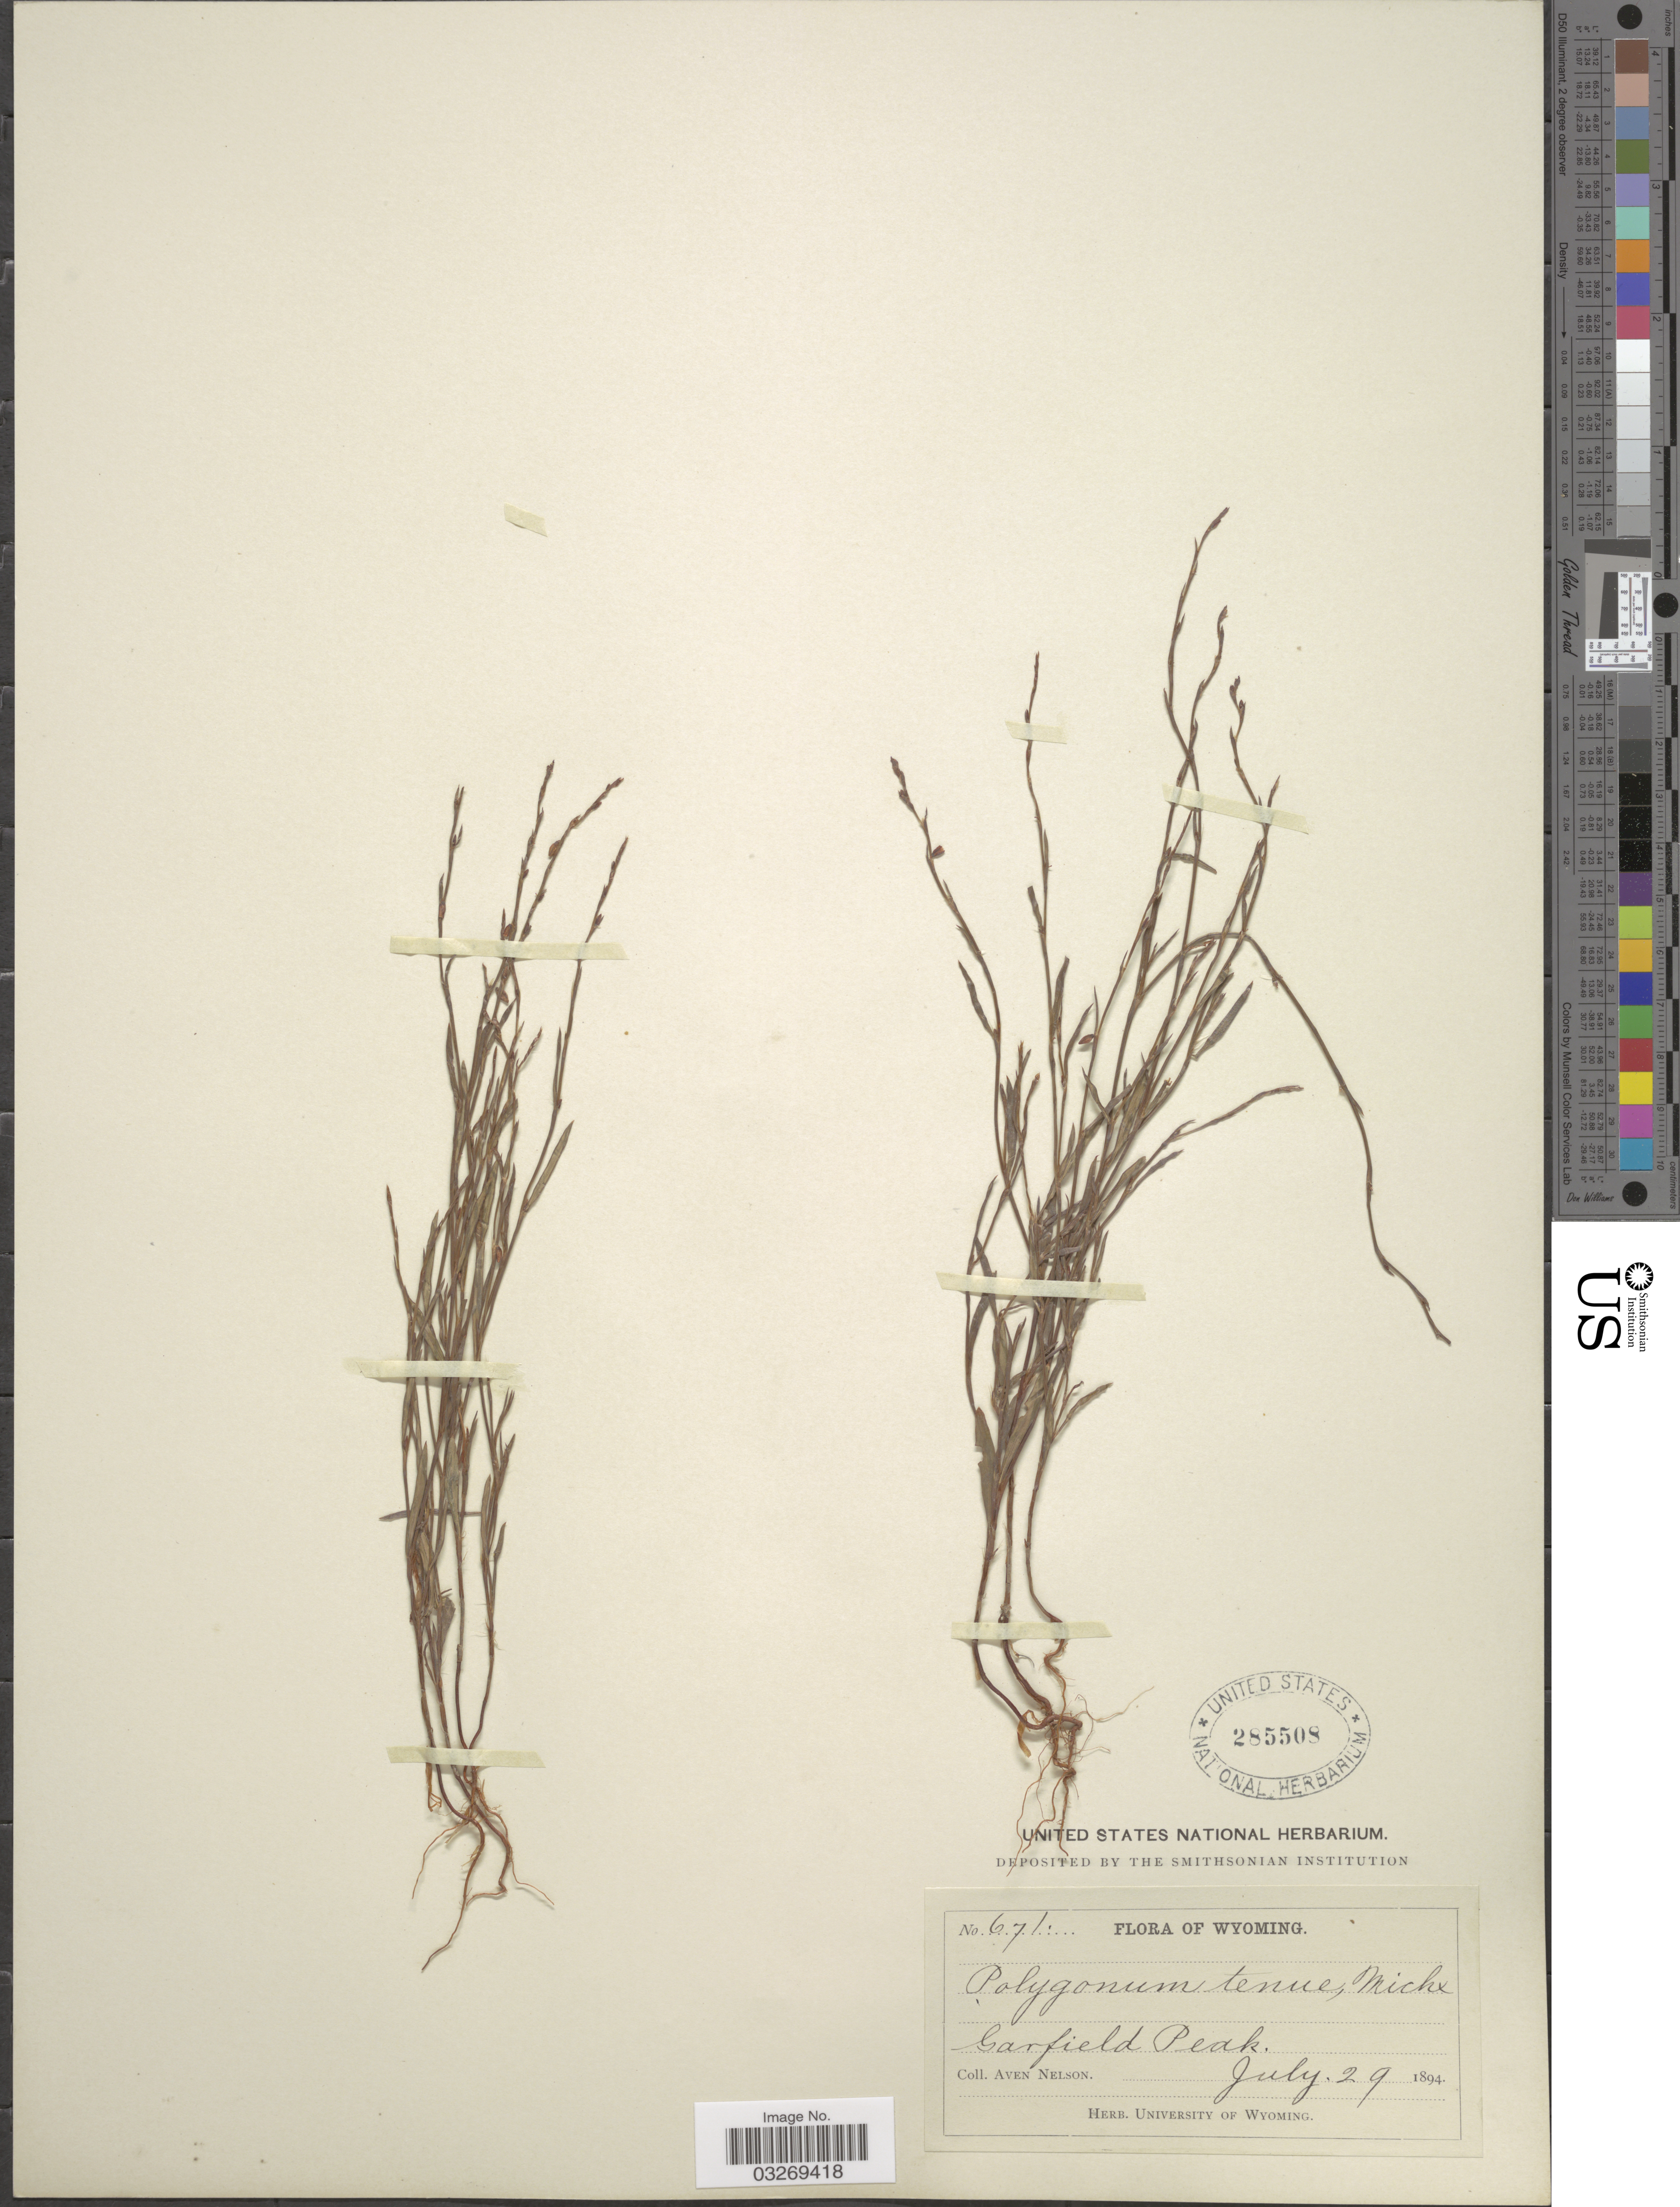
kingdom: Plantae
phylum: Tracheophyta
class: Magnoliopsida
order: Caryophyllales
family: Polygonaceae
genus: Polygonum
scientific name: Polygonum douglasii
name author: Greene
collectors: A. Nelson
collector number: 671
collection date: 1894-07-29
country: United States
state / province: Wyoming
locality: Garfield Peak.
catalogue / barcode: US 285508